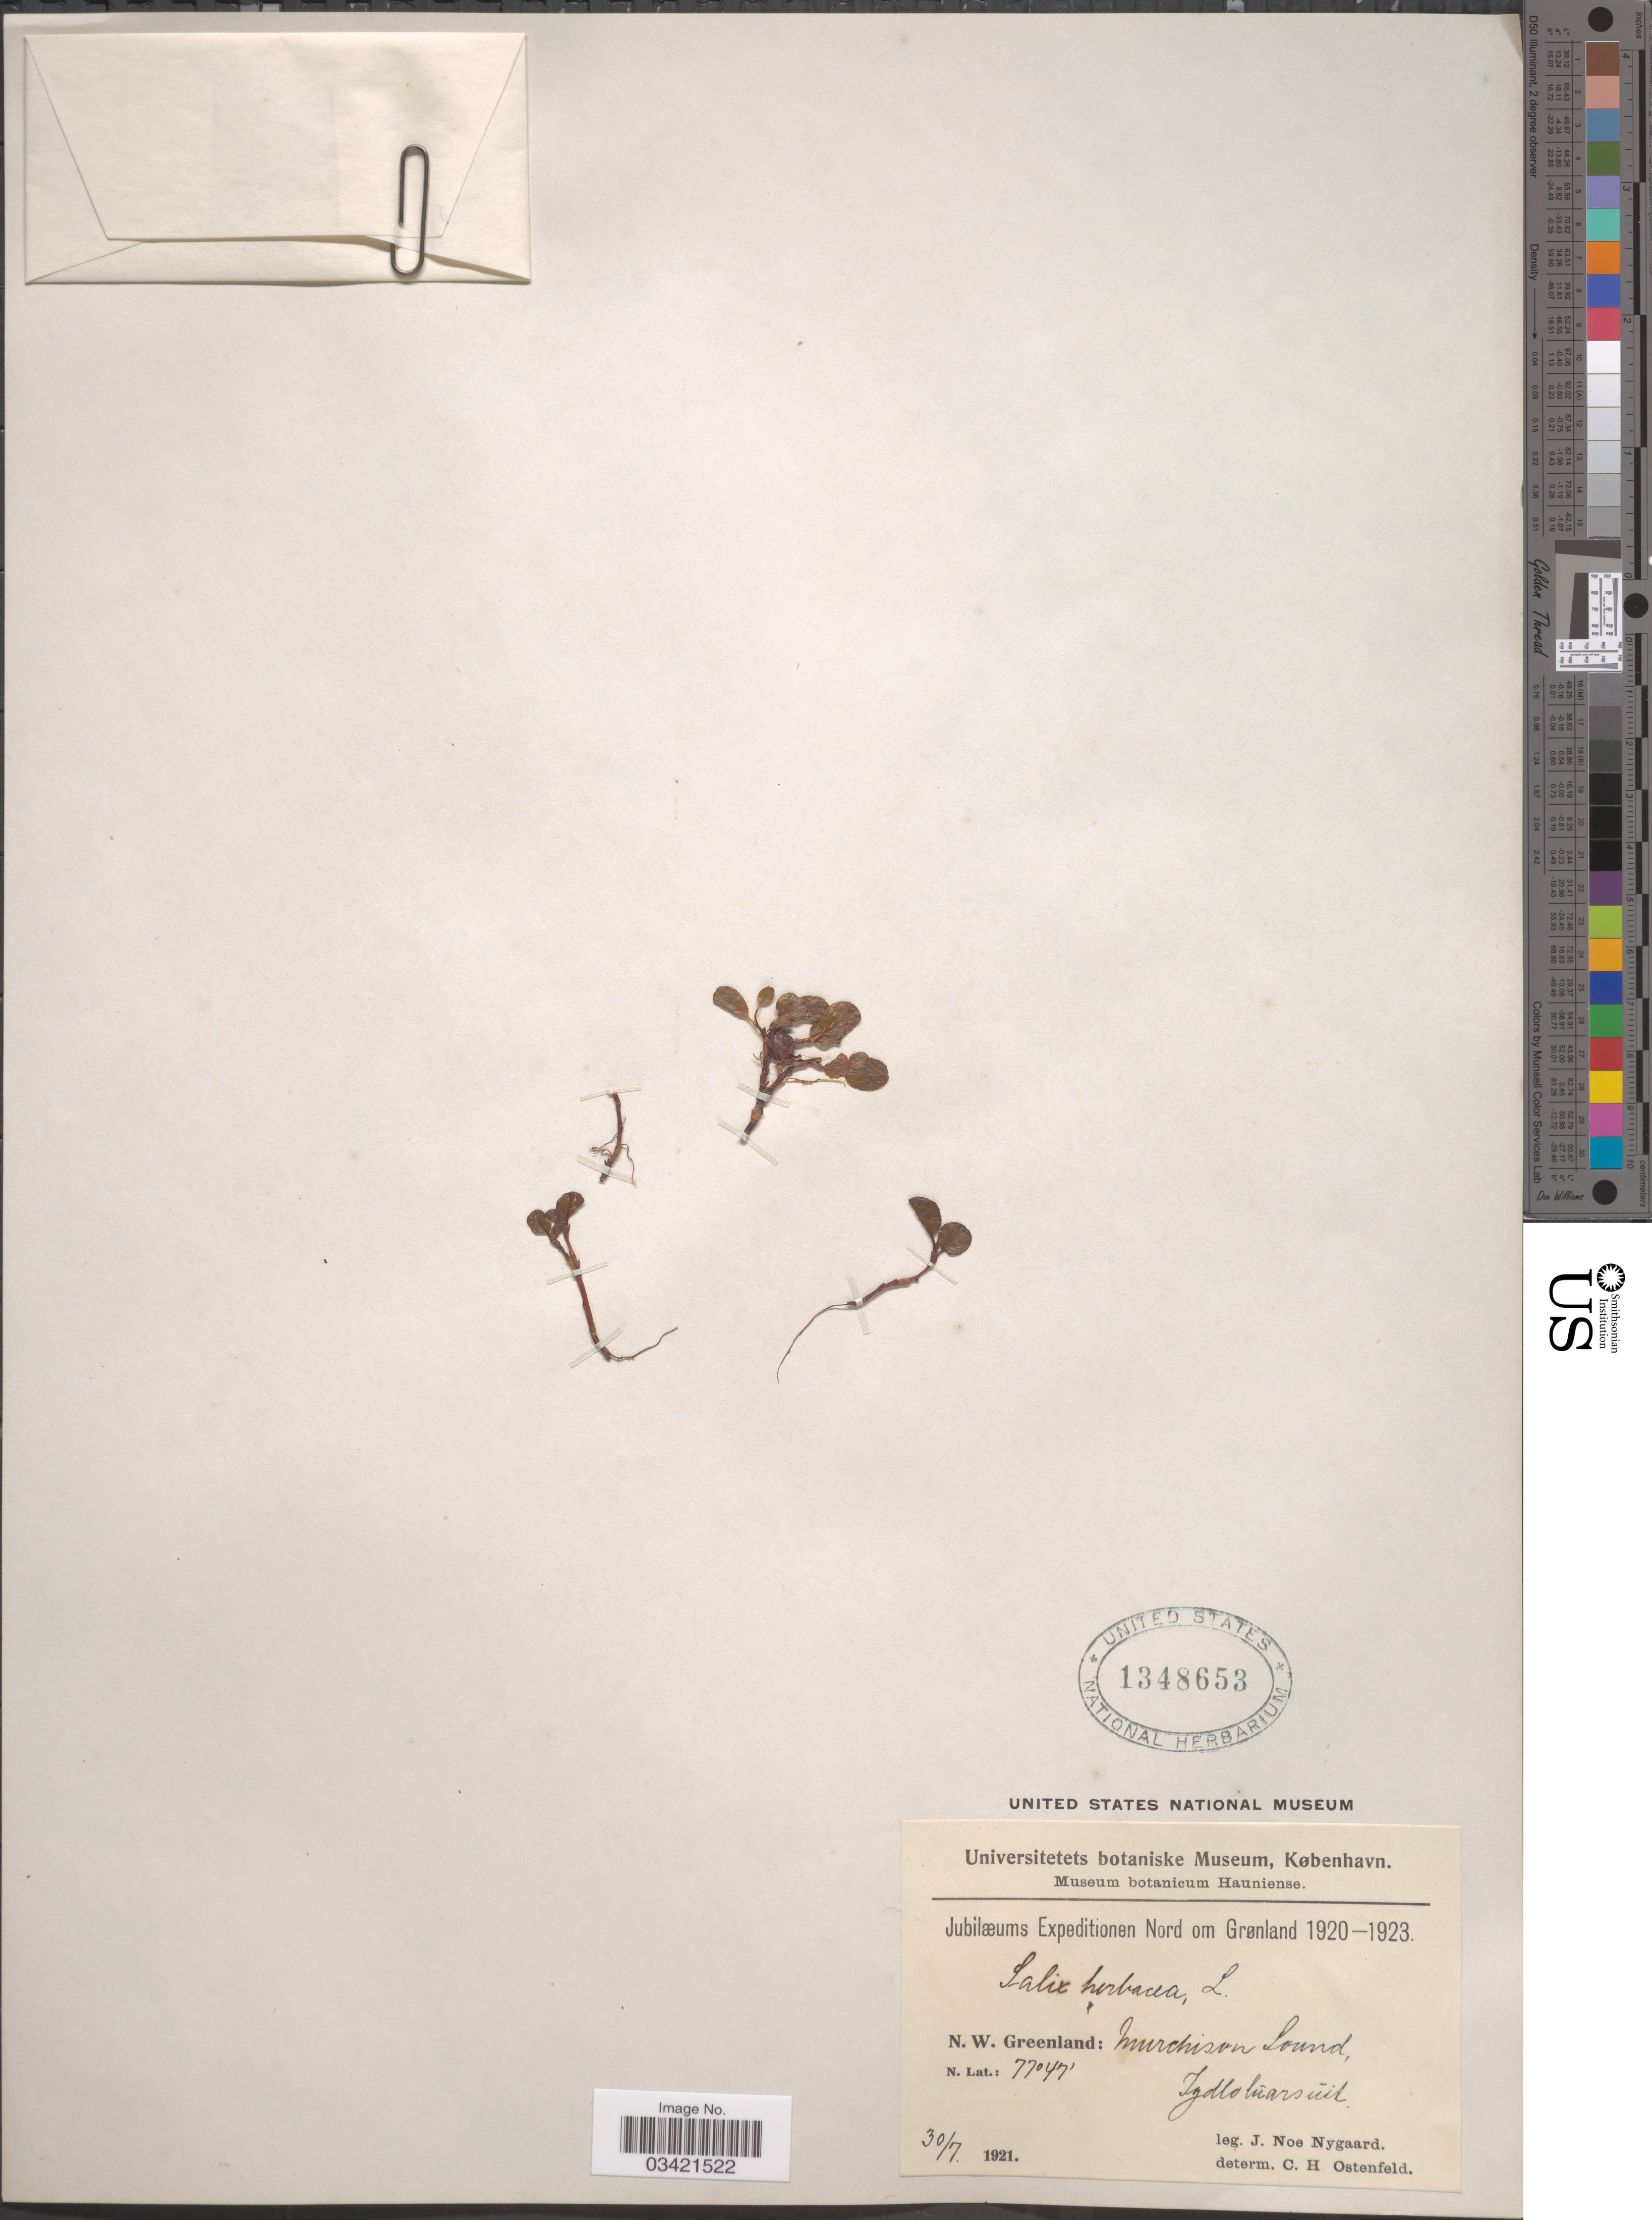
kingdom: Plantae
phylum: Tracheophyta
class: Magnoliopsida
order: Malpighiales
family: Salicaceae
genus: Salix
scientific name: Salix herbacea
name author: L.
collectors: J. Nygaard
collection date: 1921-07-30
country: Greenland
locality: N.W. Greenland: Murchison Sound, Igdloluarsuit.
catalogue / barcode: US 1348653